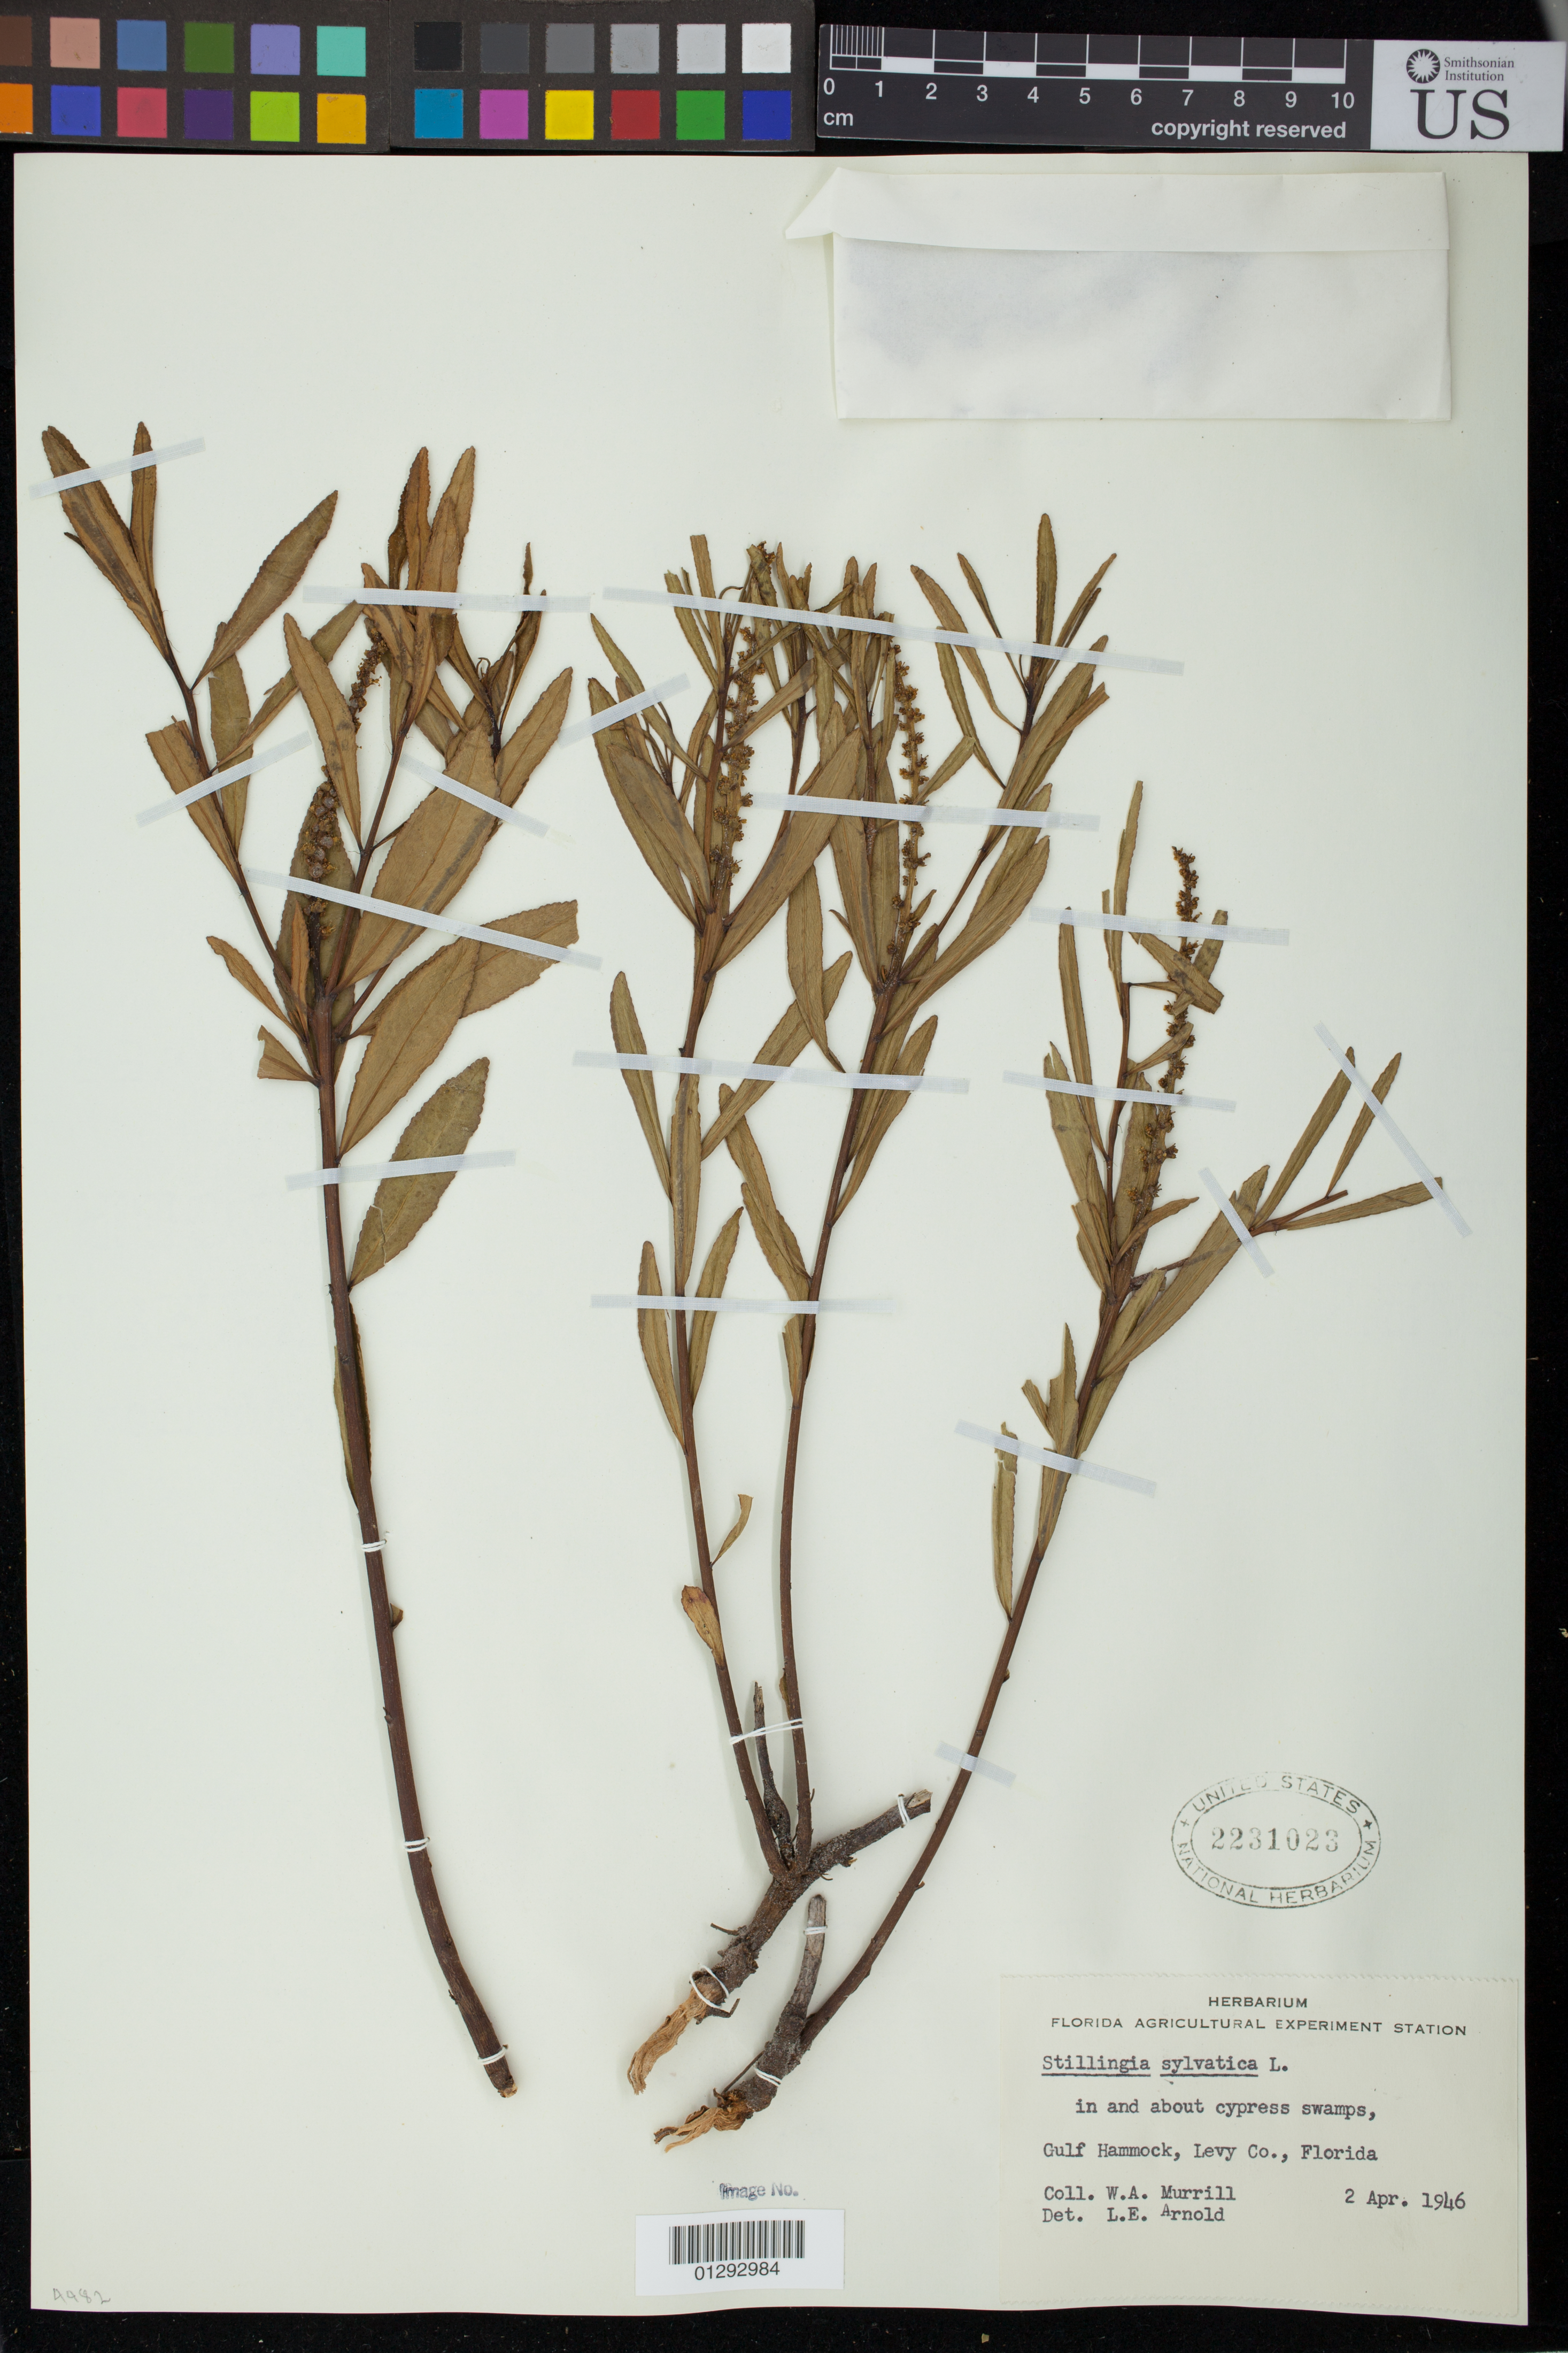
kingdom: Plantae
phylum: Tracheophyta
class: Magnoliopsida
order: Malpighiales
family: Euphorbiaceae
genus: Stillingia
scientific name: Stillingia sylvatica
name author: L.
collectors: W. A. Murrill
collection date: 1946-04-02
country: United States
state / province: Florida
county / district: Levy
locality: Gulf Hammock, in and about cypress swamps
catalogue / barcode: US 2231023